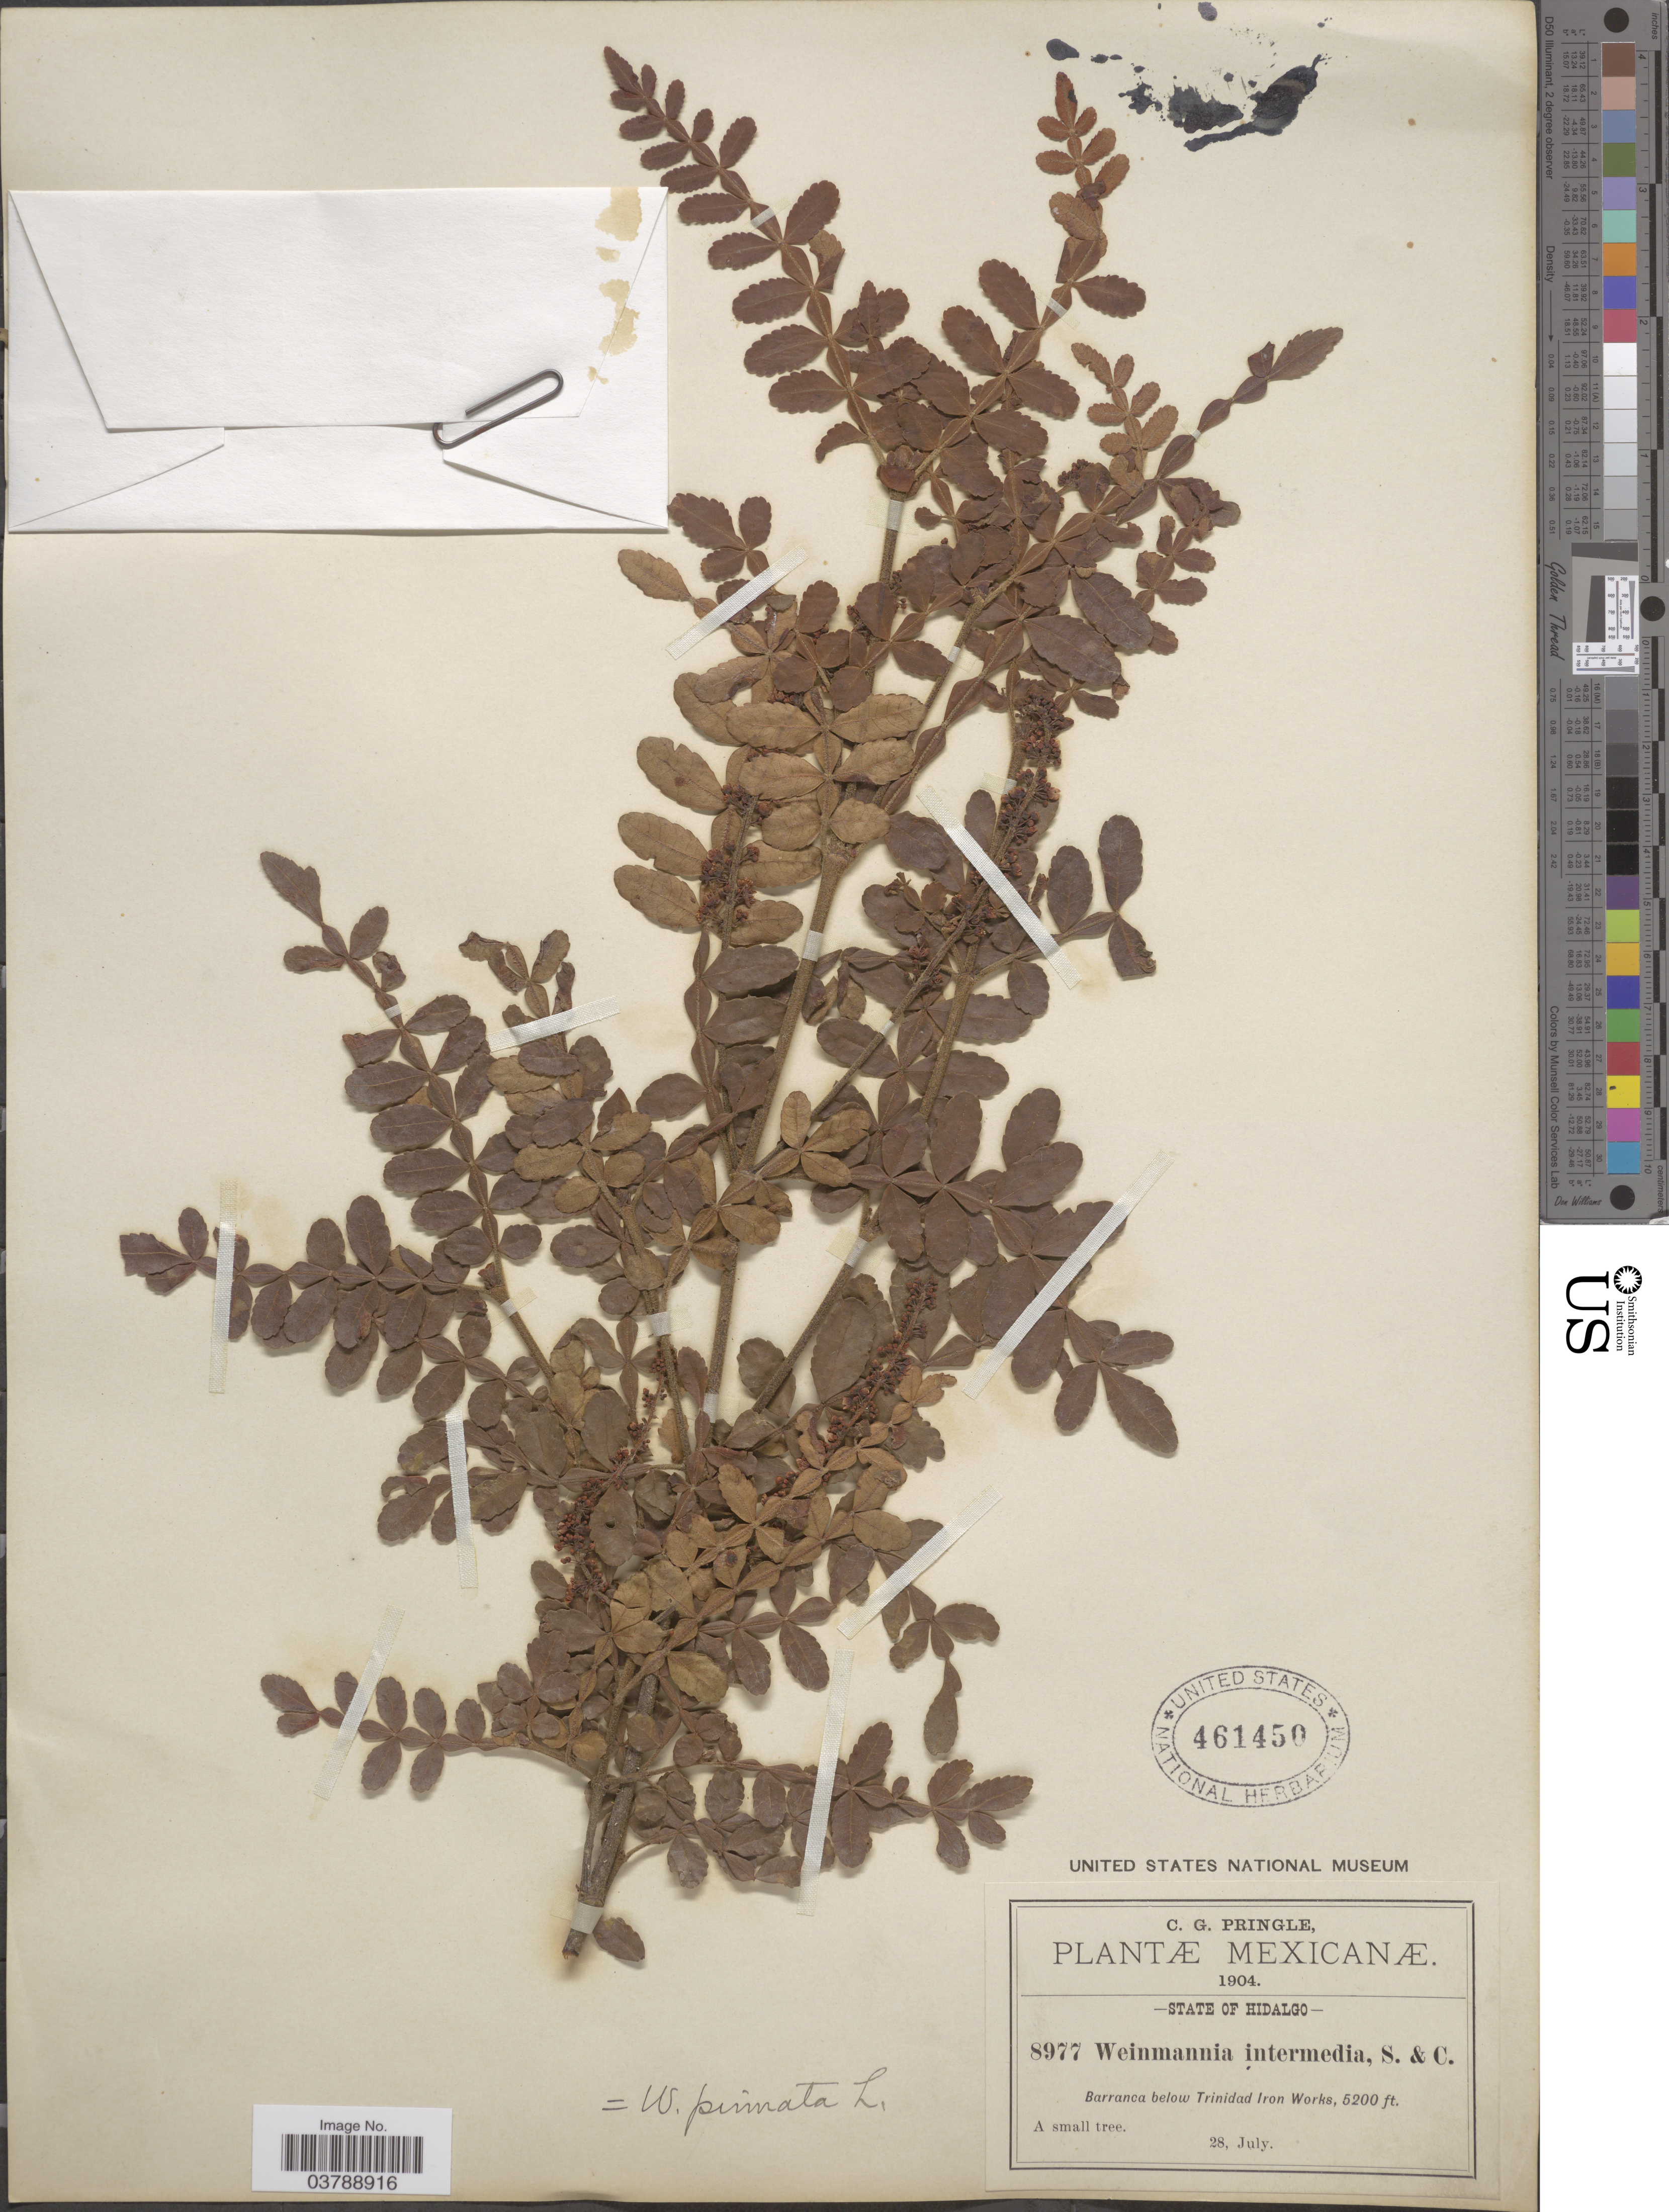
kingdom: Plantae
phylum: Tracheophyta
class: Magnoliopsida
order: Oxalidales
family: Cunoniaceae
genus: Weinmannia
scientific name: Weinmannia pinnata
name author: L.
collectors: C. G. Pringle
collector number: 8977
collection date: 1904-07-28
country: Mexico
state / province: Hidalgo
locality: Barranca below Trinidad Iron Works.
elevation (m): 1585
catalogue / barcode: US 461450